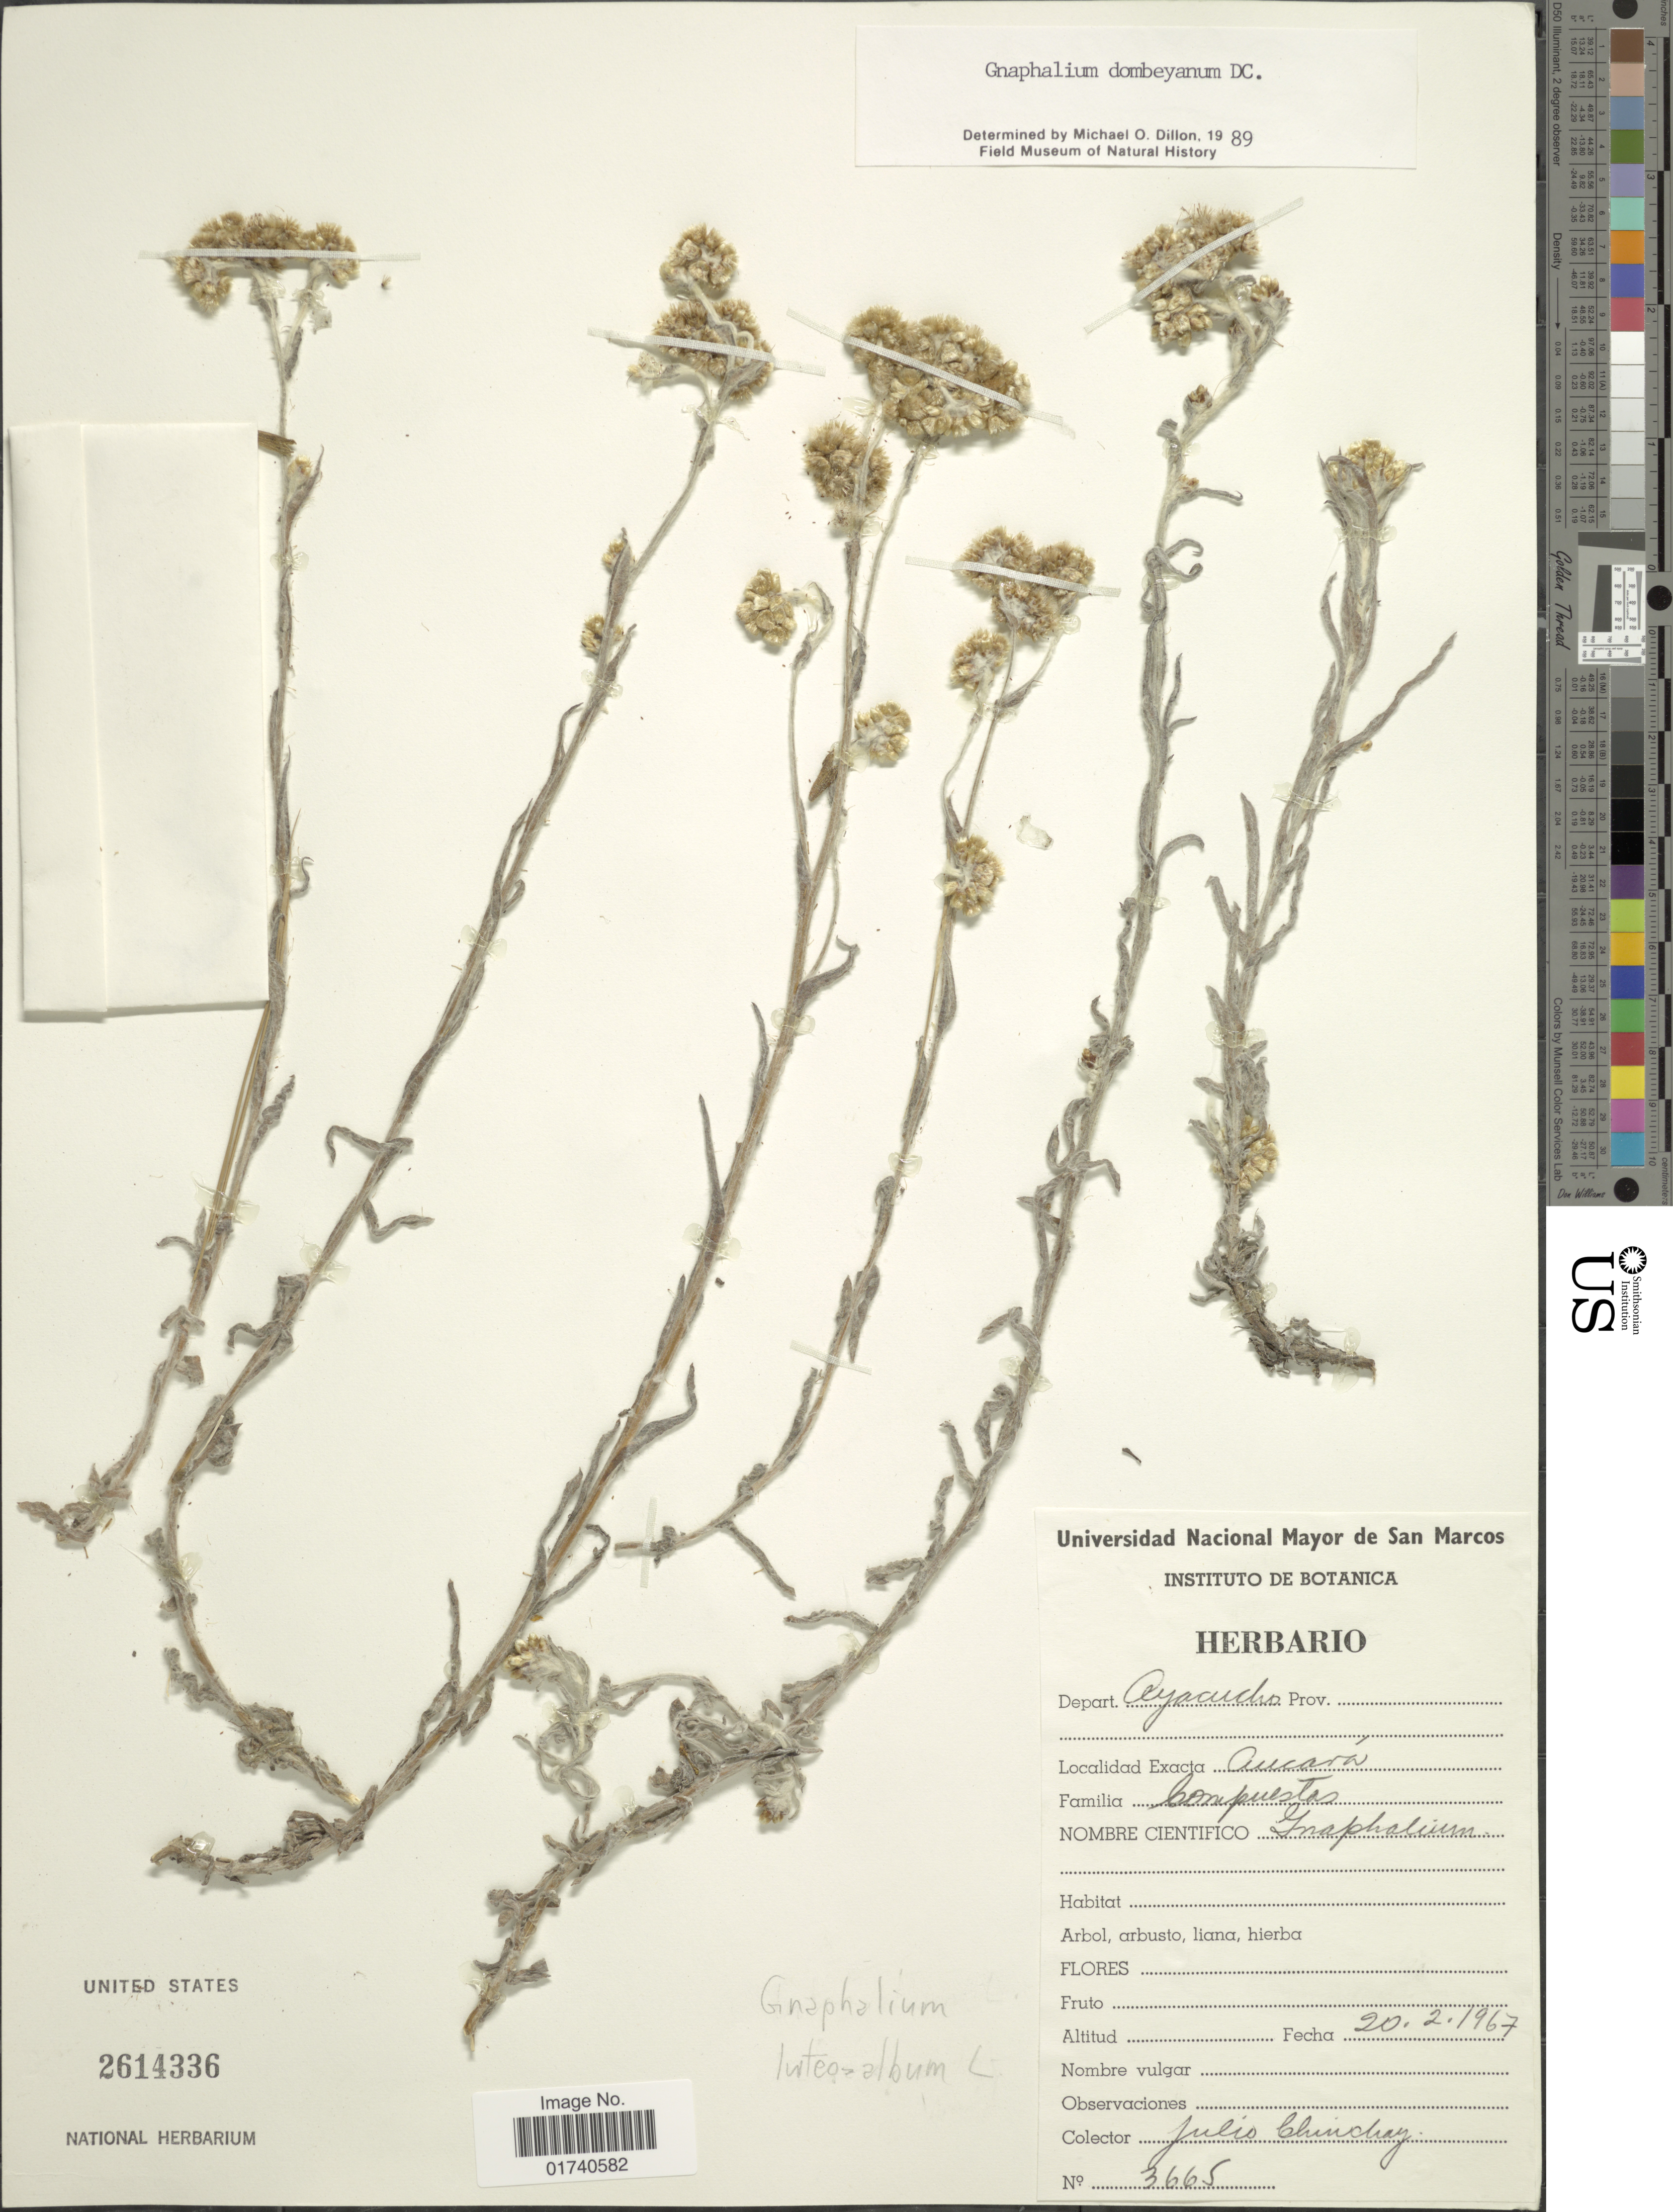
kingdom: Plantae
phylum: Tracheophyta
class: Magnoliopsida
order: Asterales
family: Asteraceae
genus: Pseudognaphalium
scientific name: Pseudognaphalium dombeyanum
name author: (DC.) Anderb.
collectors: J. Chinchay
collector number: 3665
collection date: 1967-02-20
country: Peru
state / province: Ayacucho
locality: Depart. Ayacucho. Aucara.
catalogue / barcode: US 2614336